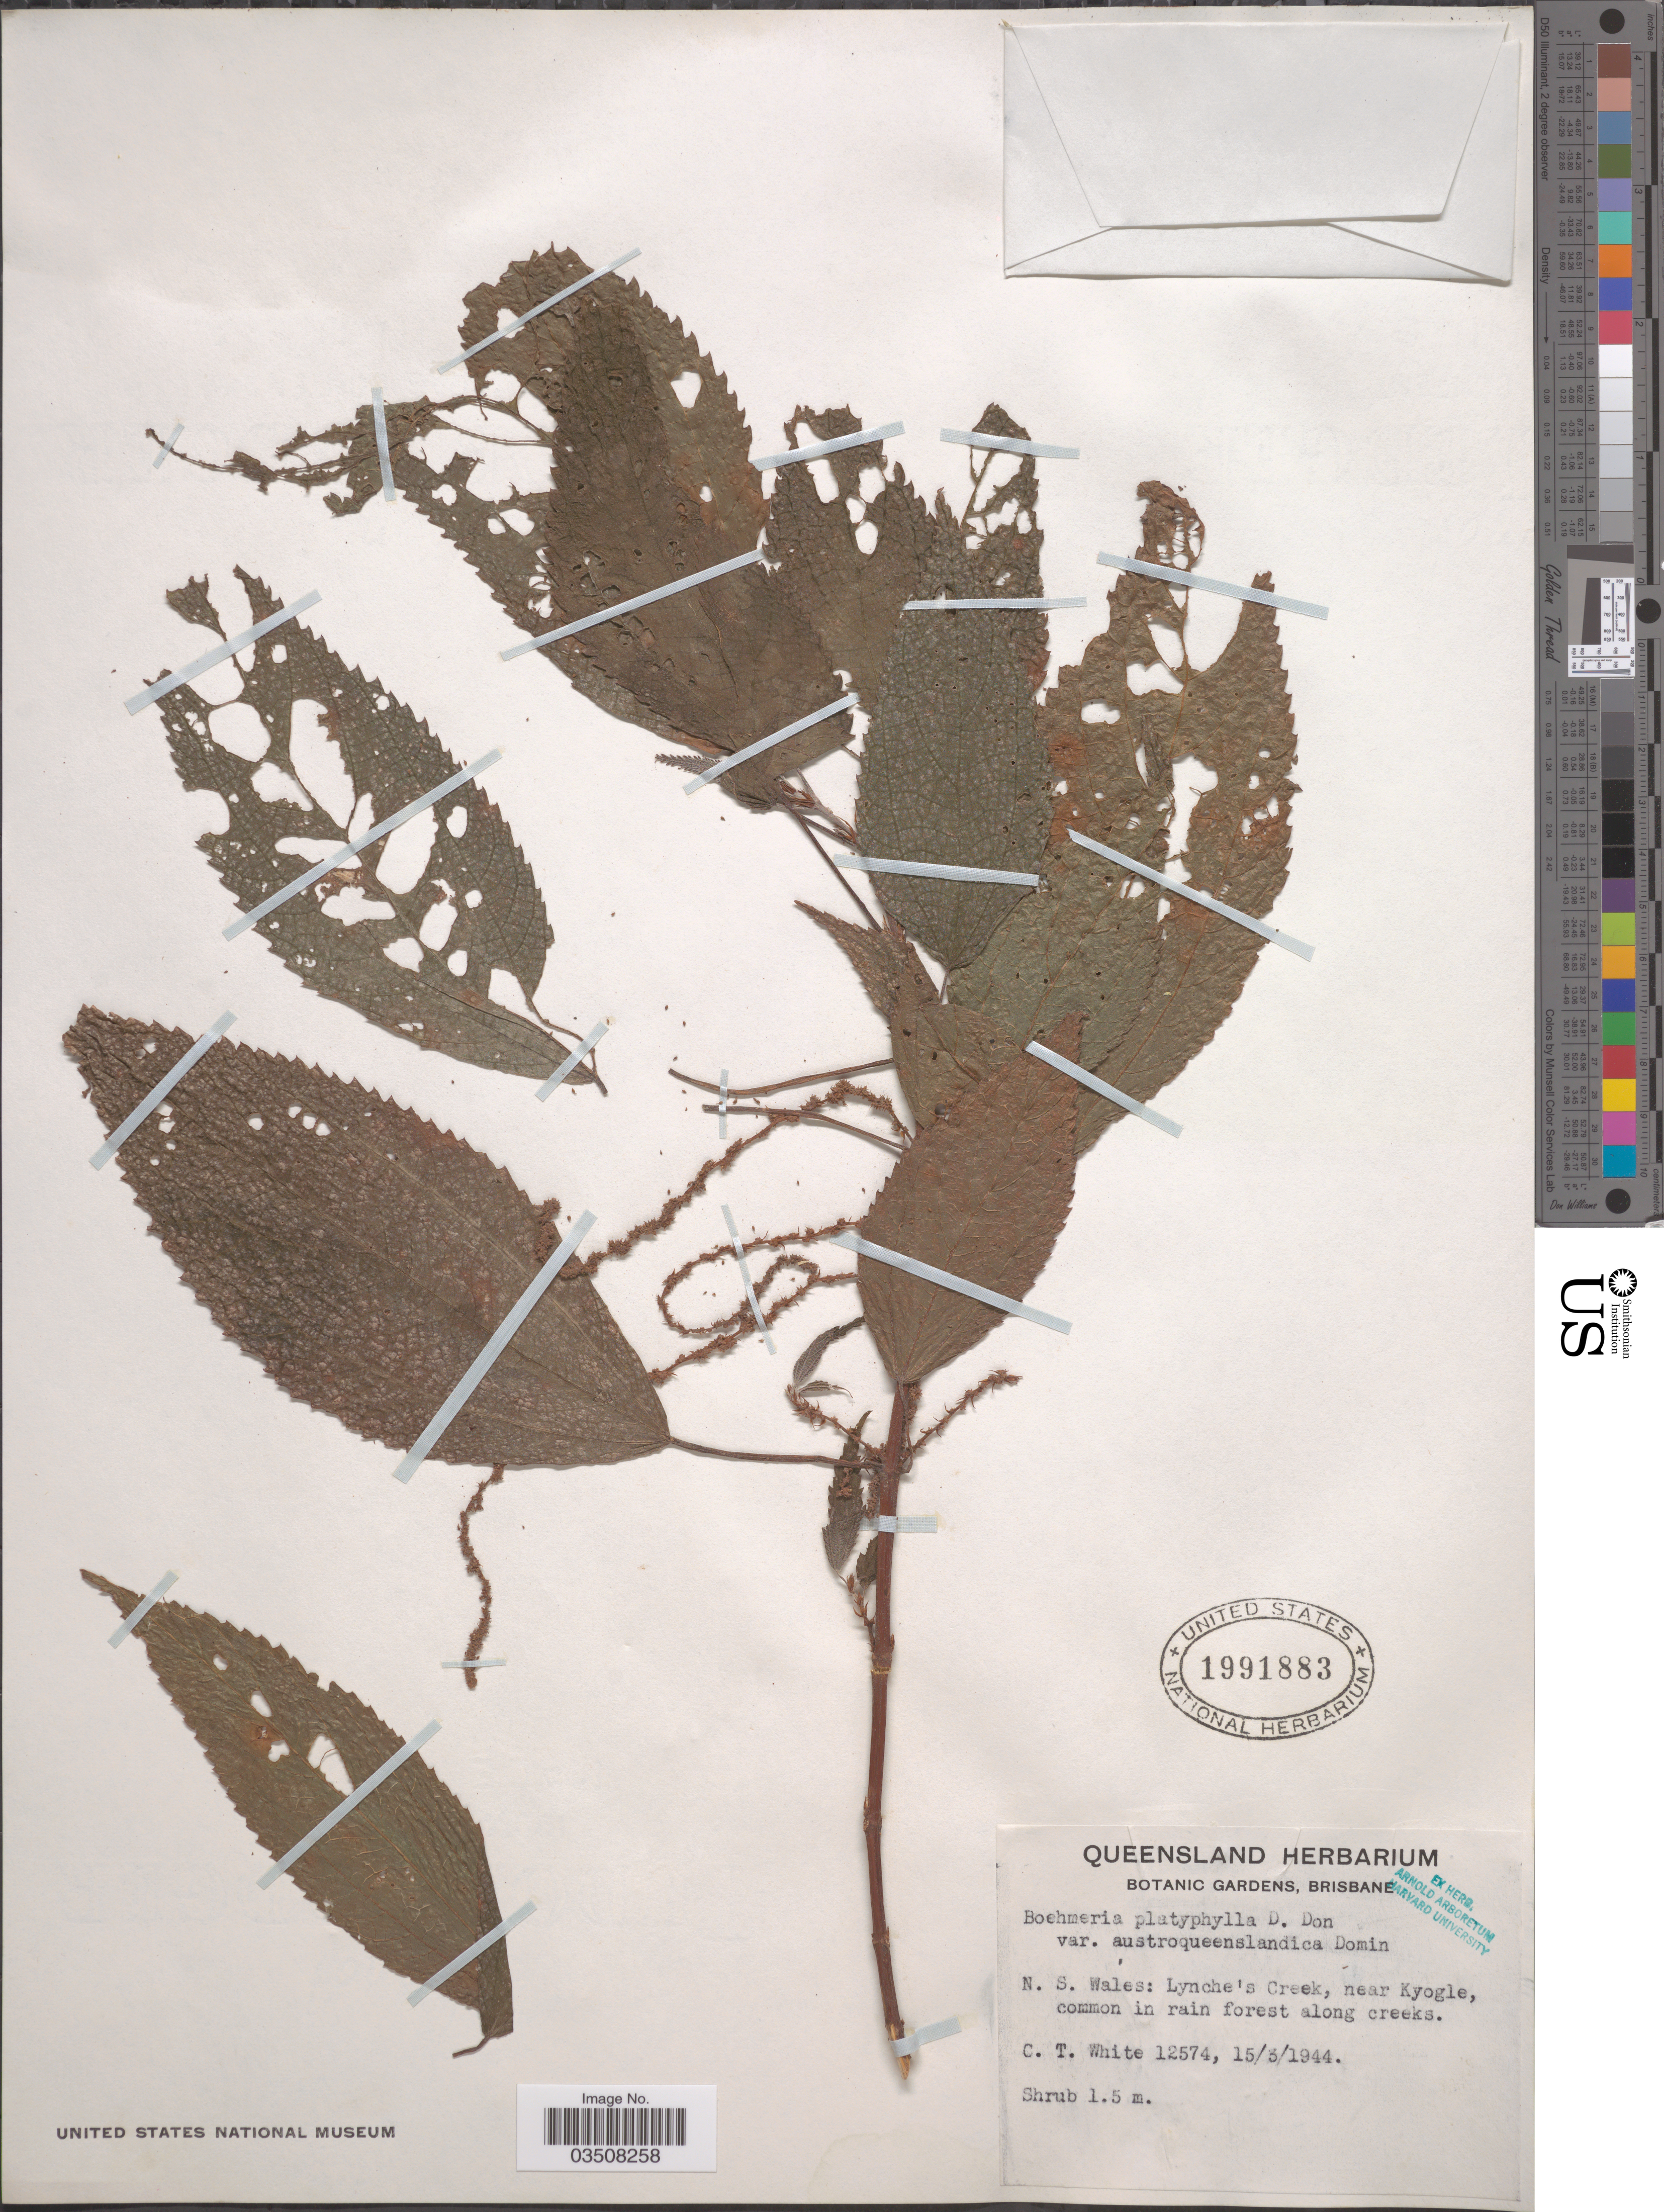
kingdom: Plantae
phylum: Tracheophyta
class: Magnoliopsida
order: Rosales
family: Urticaceae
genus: Boehmeria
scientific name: Boehmeria platyphylla var. austroqueenslandica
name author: Domin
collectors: C. T. White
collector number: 12574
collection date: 1944-03-15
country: Australia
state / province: New South Wales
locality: N. S. Wales: Lynche's Creek, near Kyogle, common in rain forest along creeks.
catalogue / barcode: US 1991883